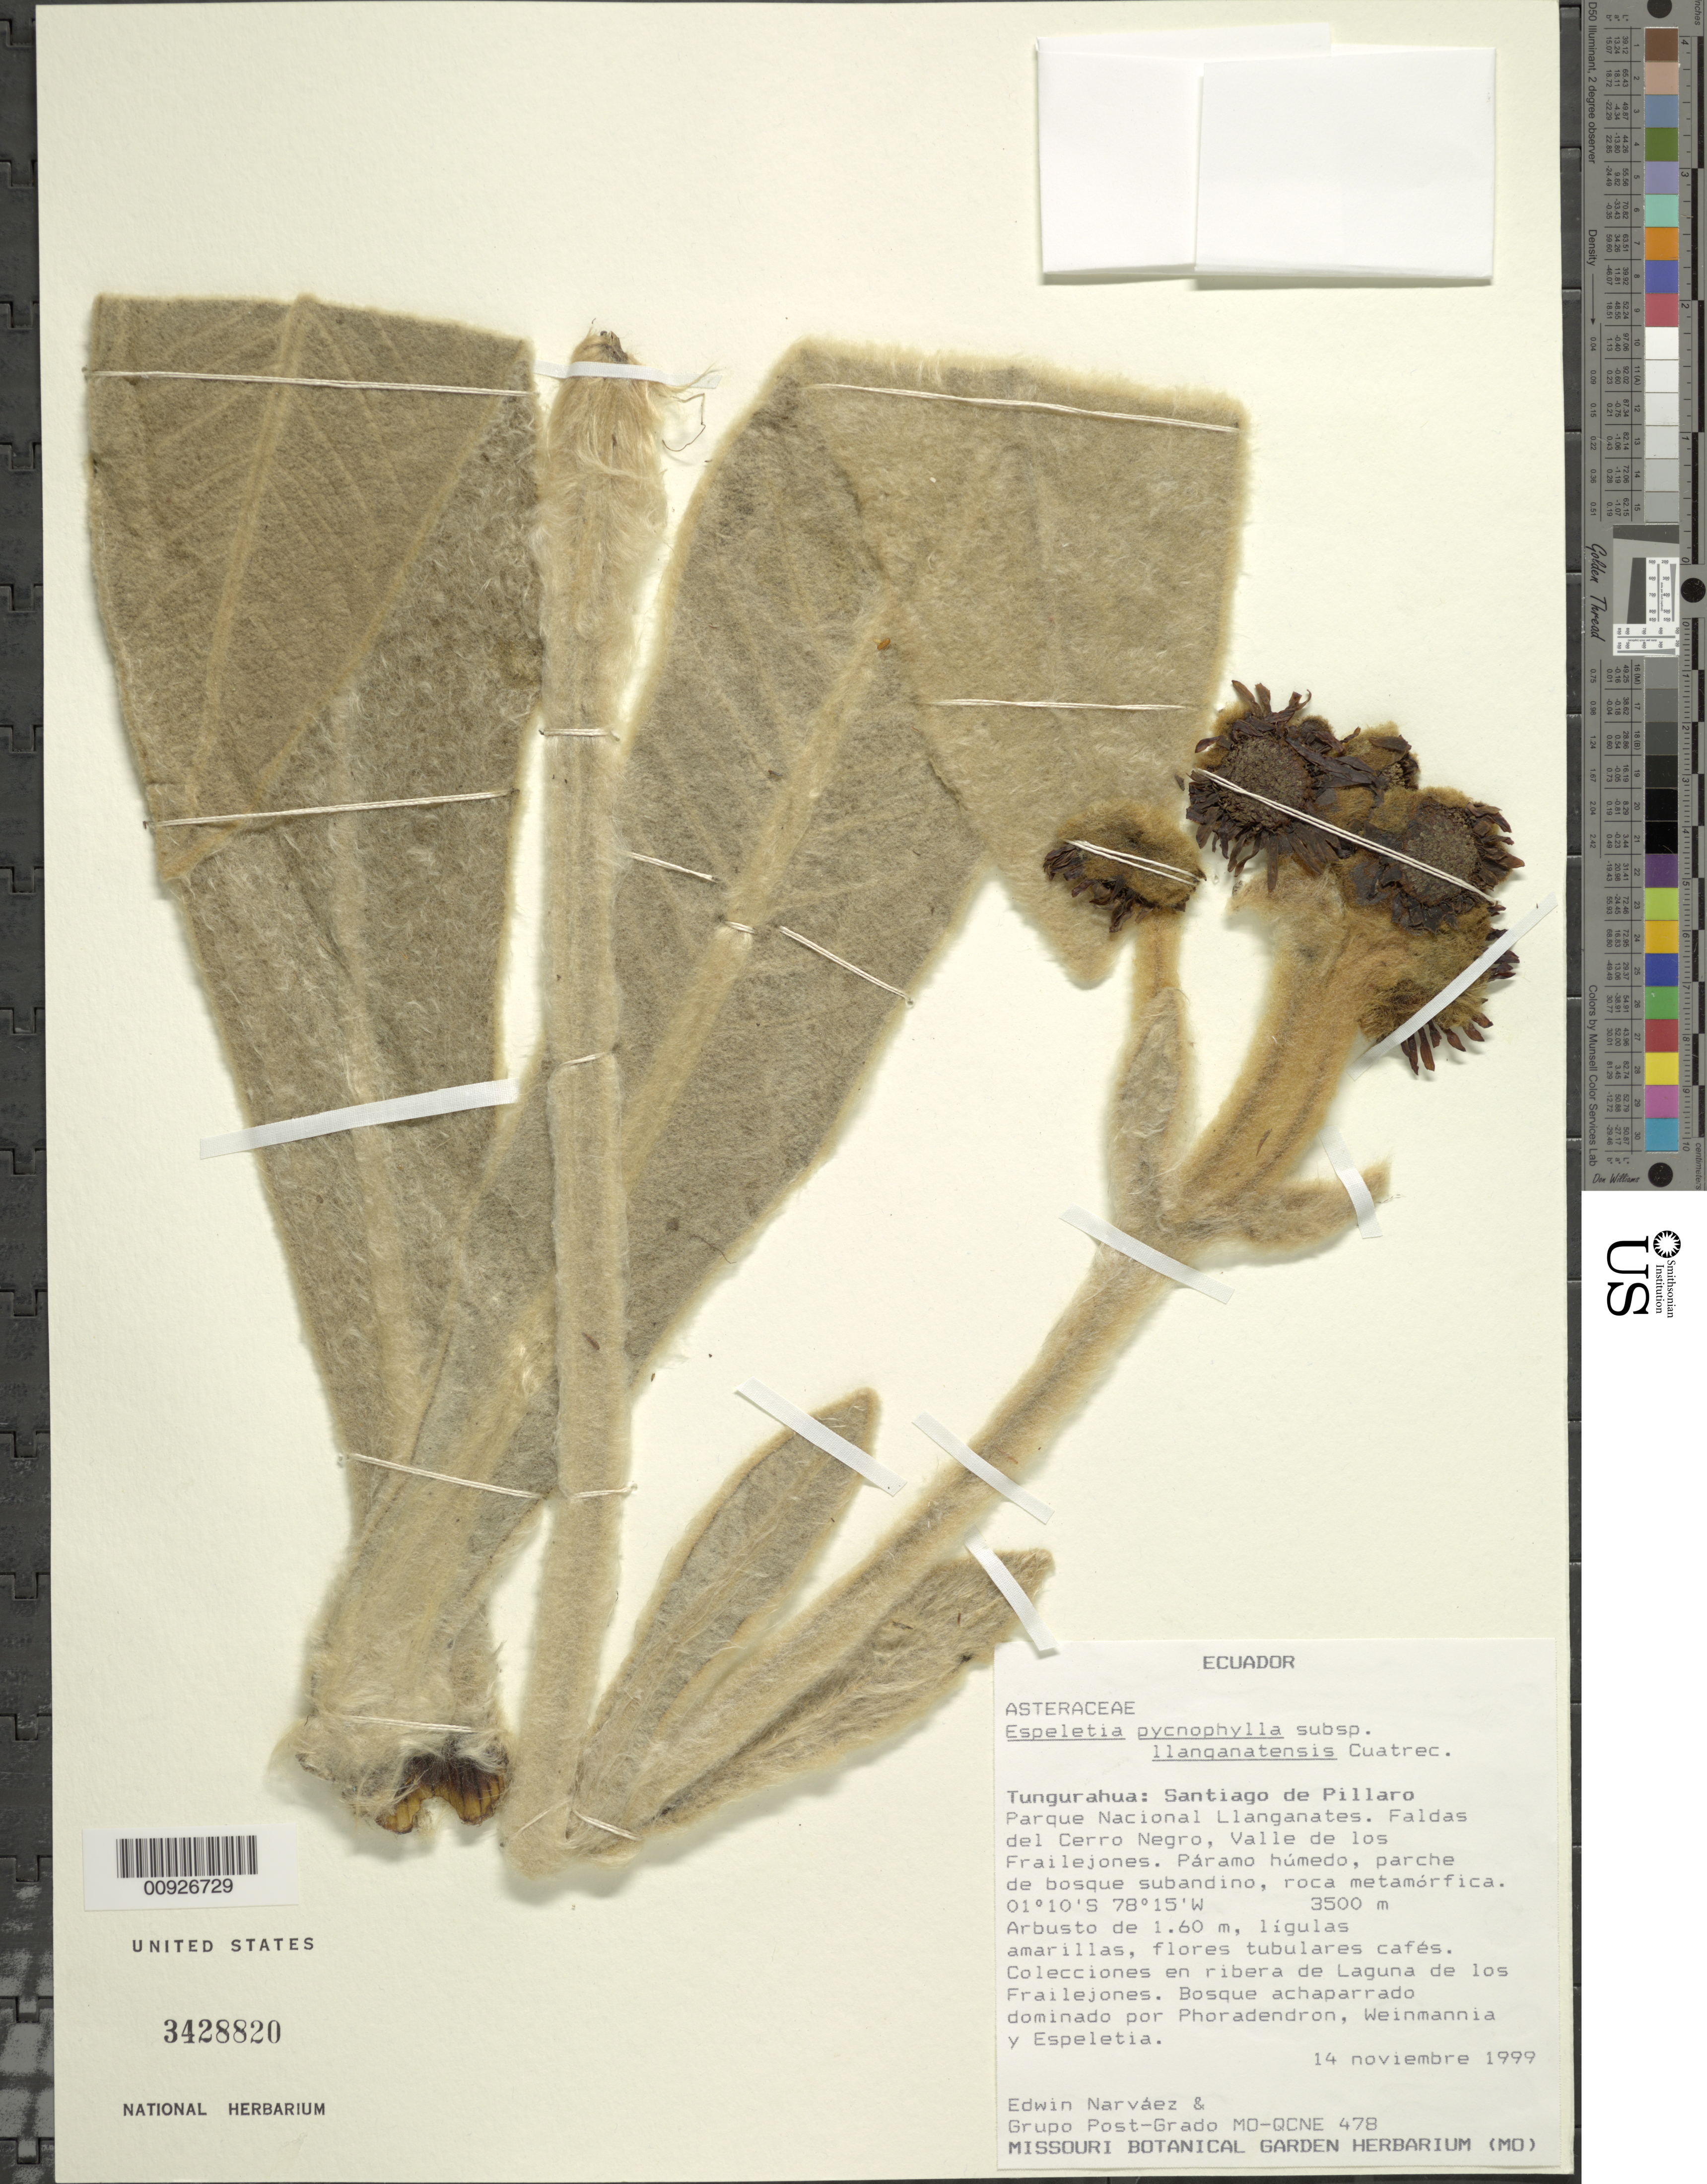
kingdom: Plantae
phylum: Tracheophyta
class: Magnoliopsida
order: Asterales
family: Asteraceae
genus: Espeletia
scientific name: Espeletia pycnophylla subsp. llanganatensis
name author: Cuatrec.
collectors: E. Narváez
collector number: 478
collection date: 1999-11-14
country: Ecuador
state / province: Tungurahua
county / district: Santiago de Pillaro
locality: Parque Nacional Llanganates, faldas del Cerro Negro, valle de los frailejones.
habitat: Páramo húmedo, parche de bosque de subpáramo, roca metamórfica. Bosque achaparrado dominado por Phoradendron, Weinmannia y Espeletia.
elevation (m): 3500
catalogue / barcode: US 3428820